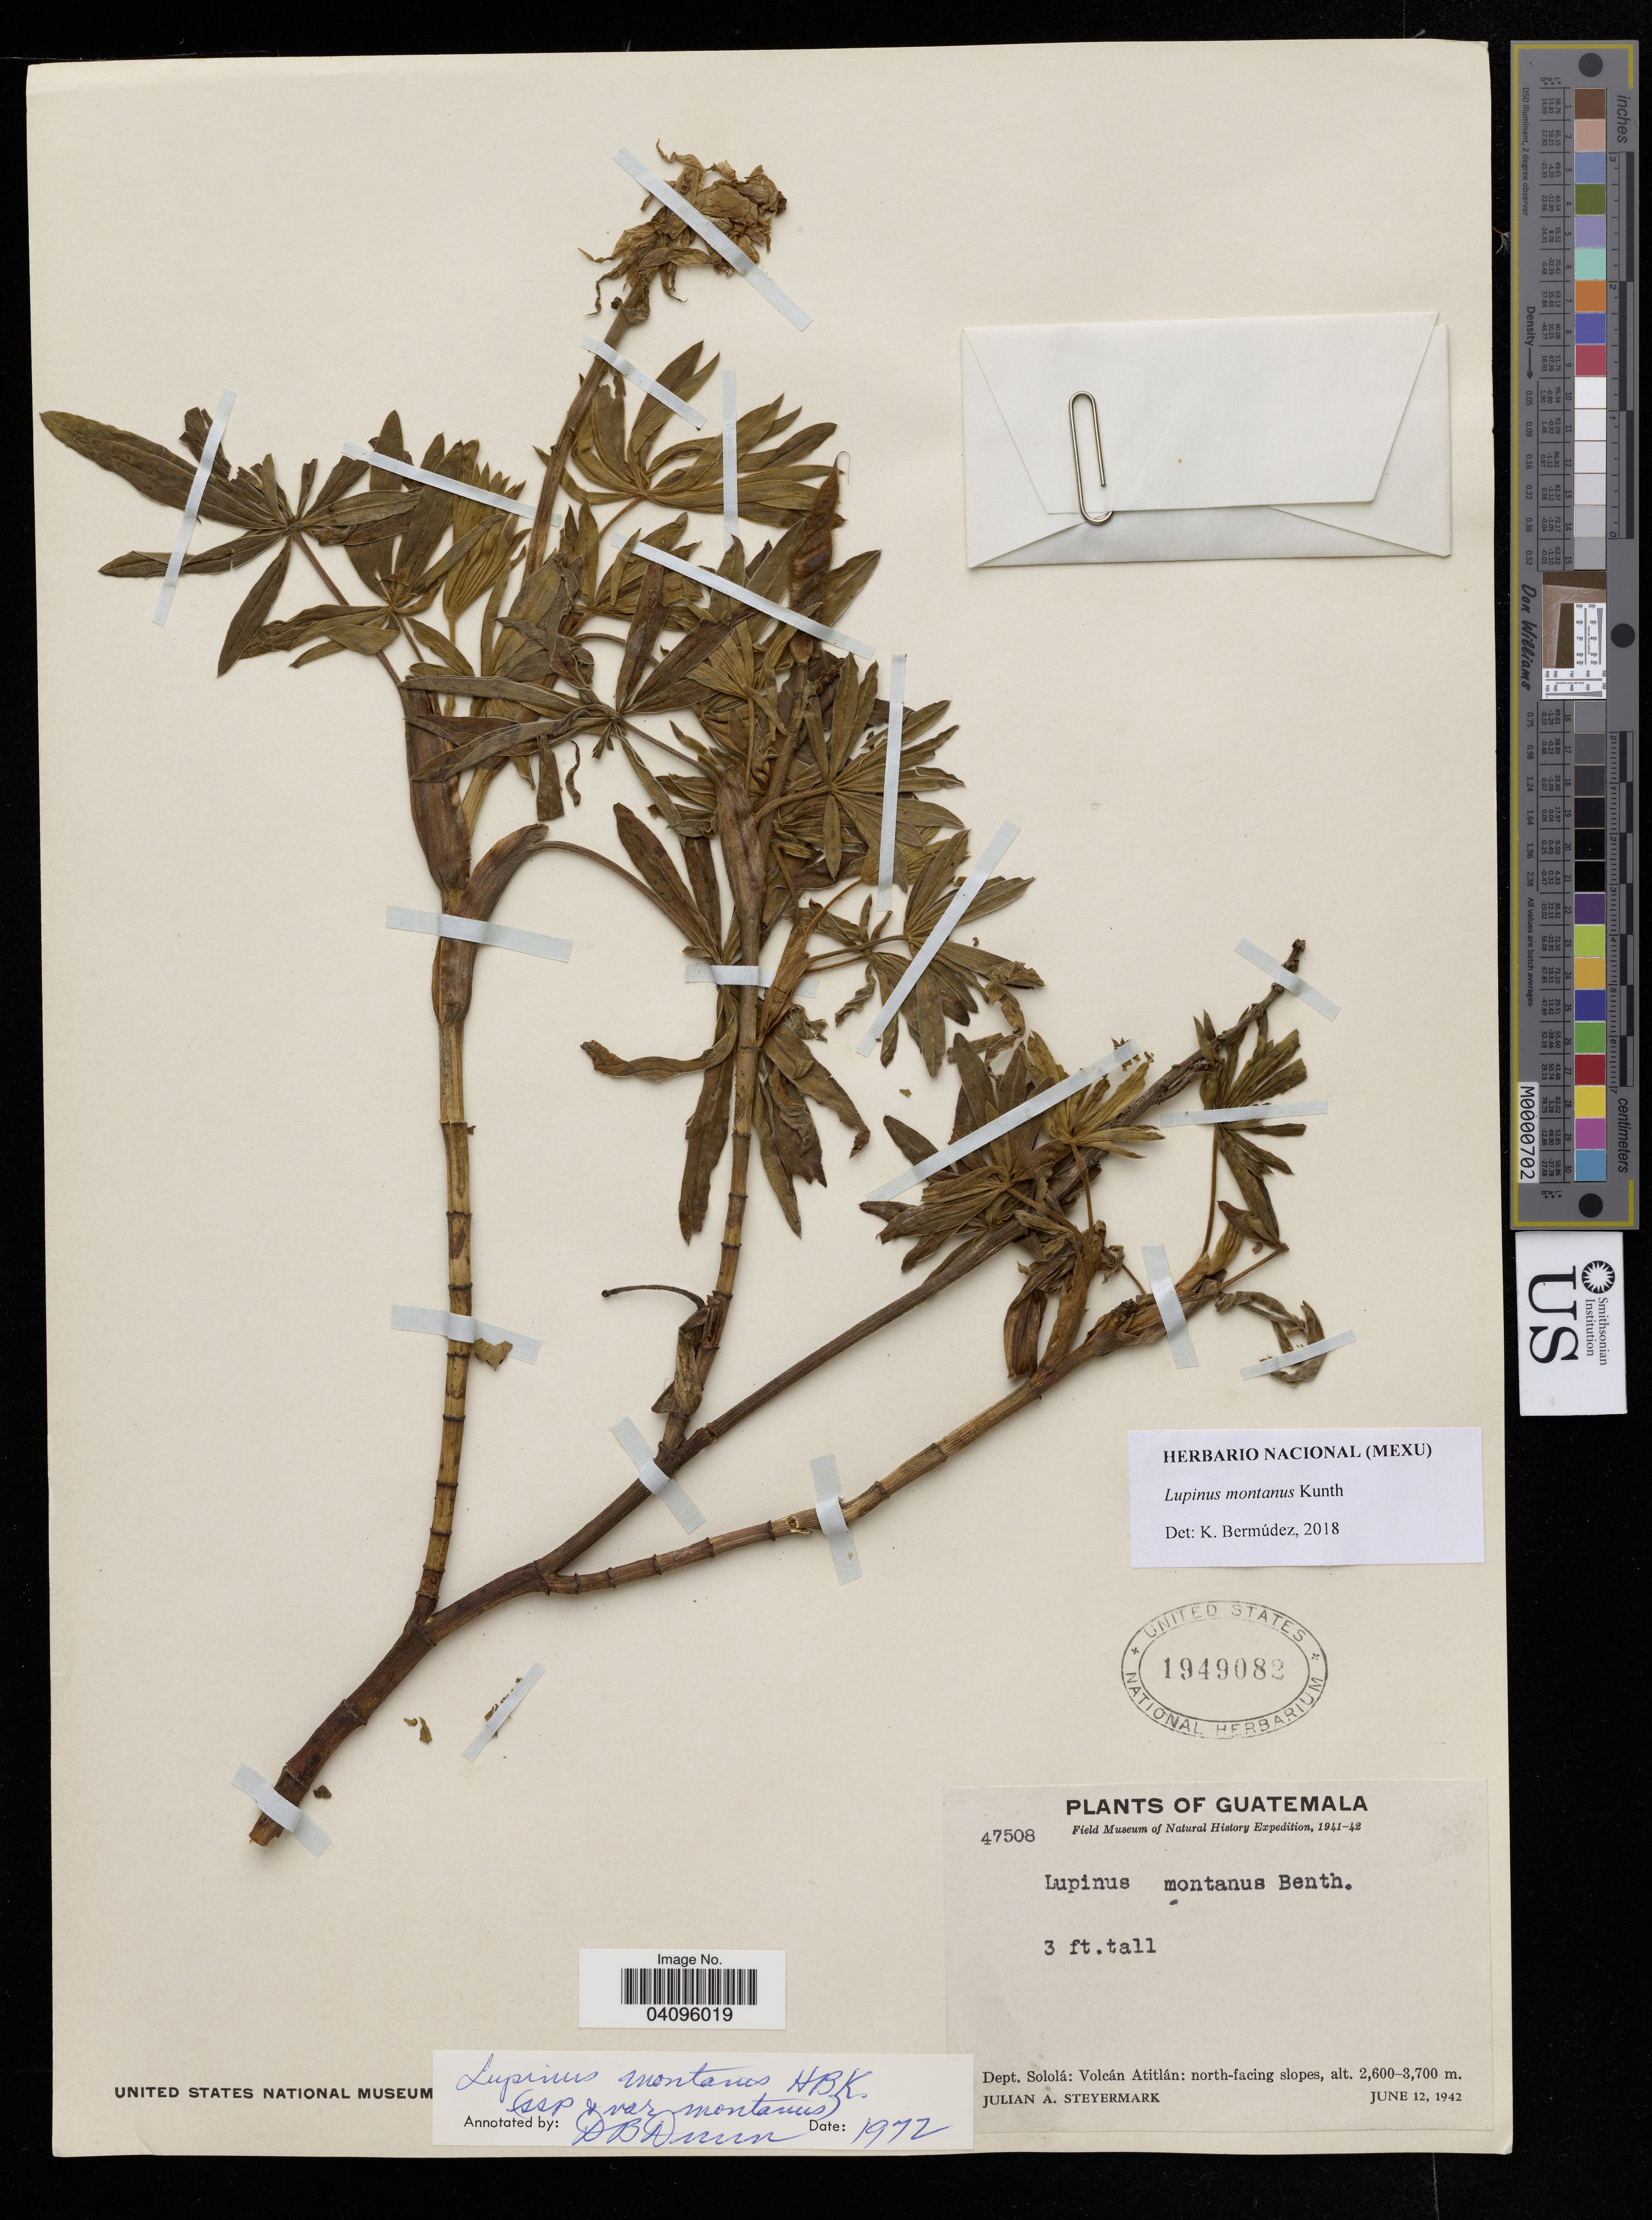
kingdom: Plantae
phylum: Tracheophyta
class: Magnoliopsida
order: Fabales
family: Fabaceae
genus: Lupinus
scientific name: Lupinus montanus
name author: Kunth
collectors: J. Steyermark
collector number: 47508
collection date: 1942-06-12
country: Guatemala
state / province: Solola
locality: Volçan Atitlán: north-facing slopes.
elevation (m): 2600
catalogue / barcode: US 1949082